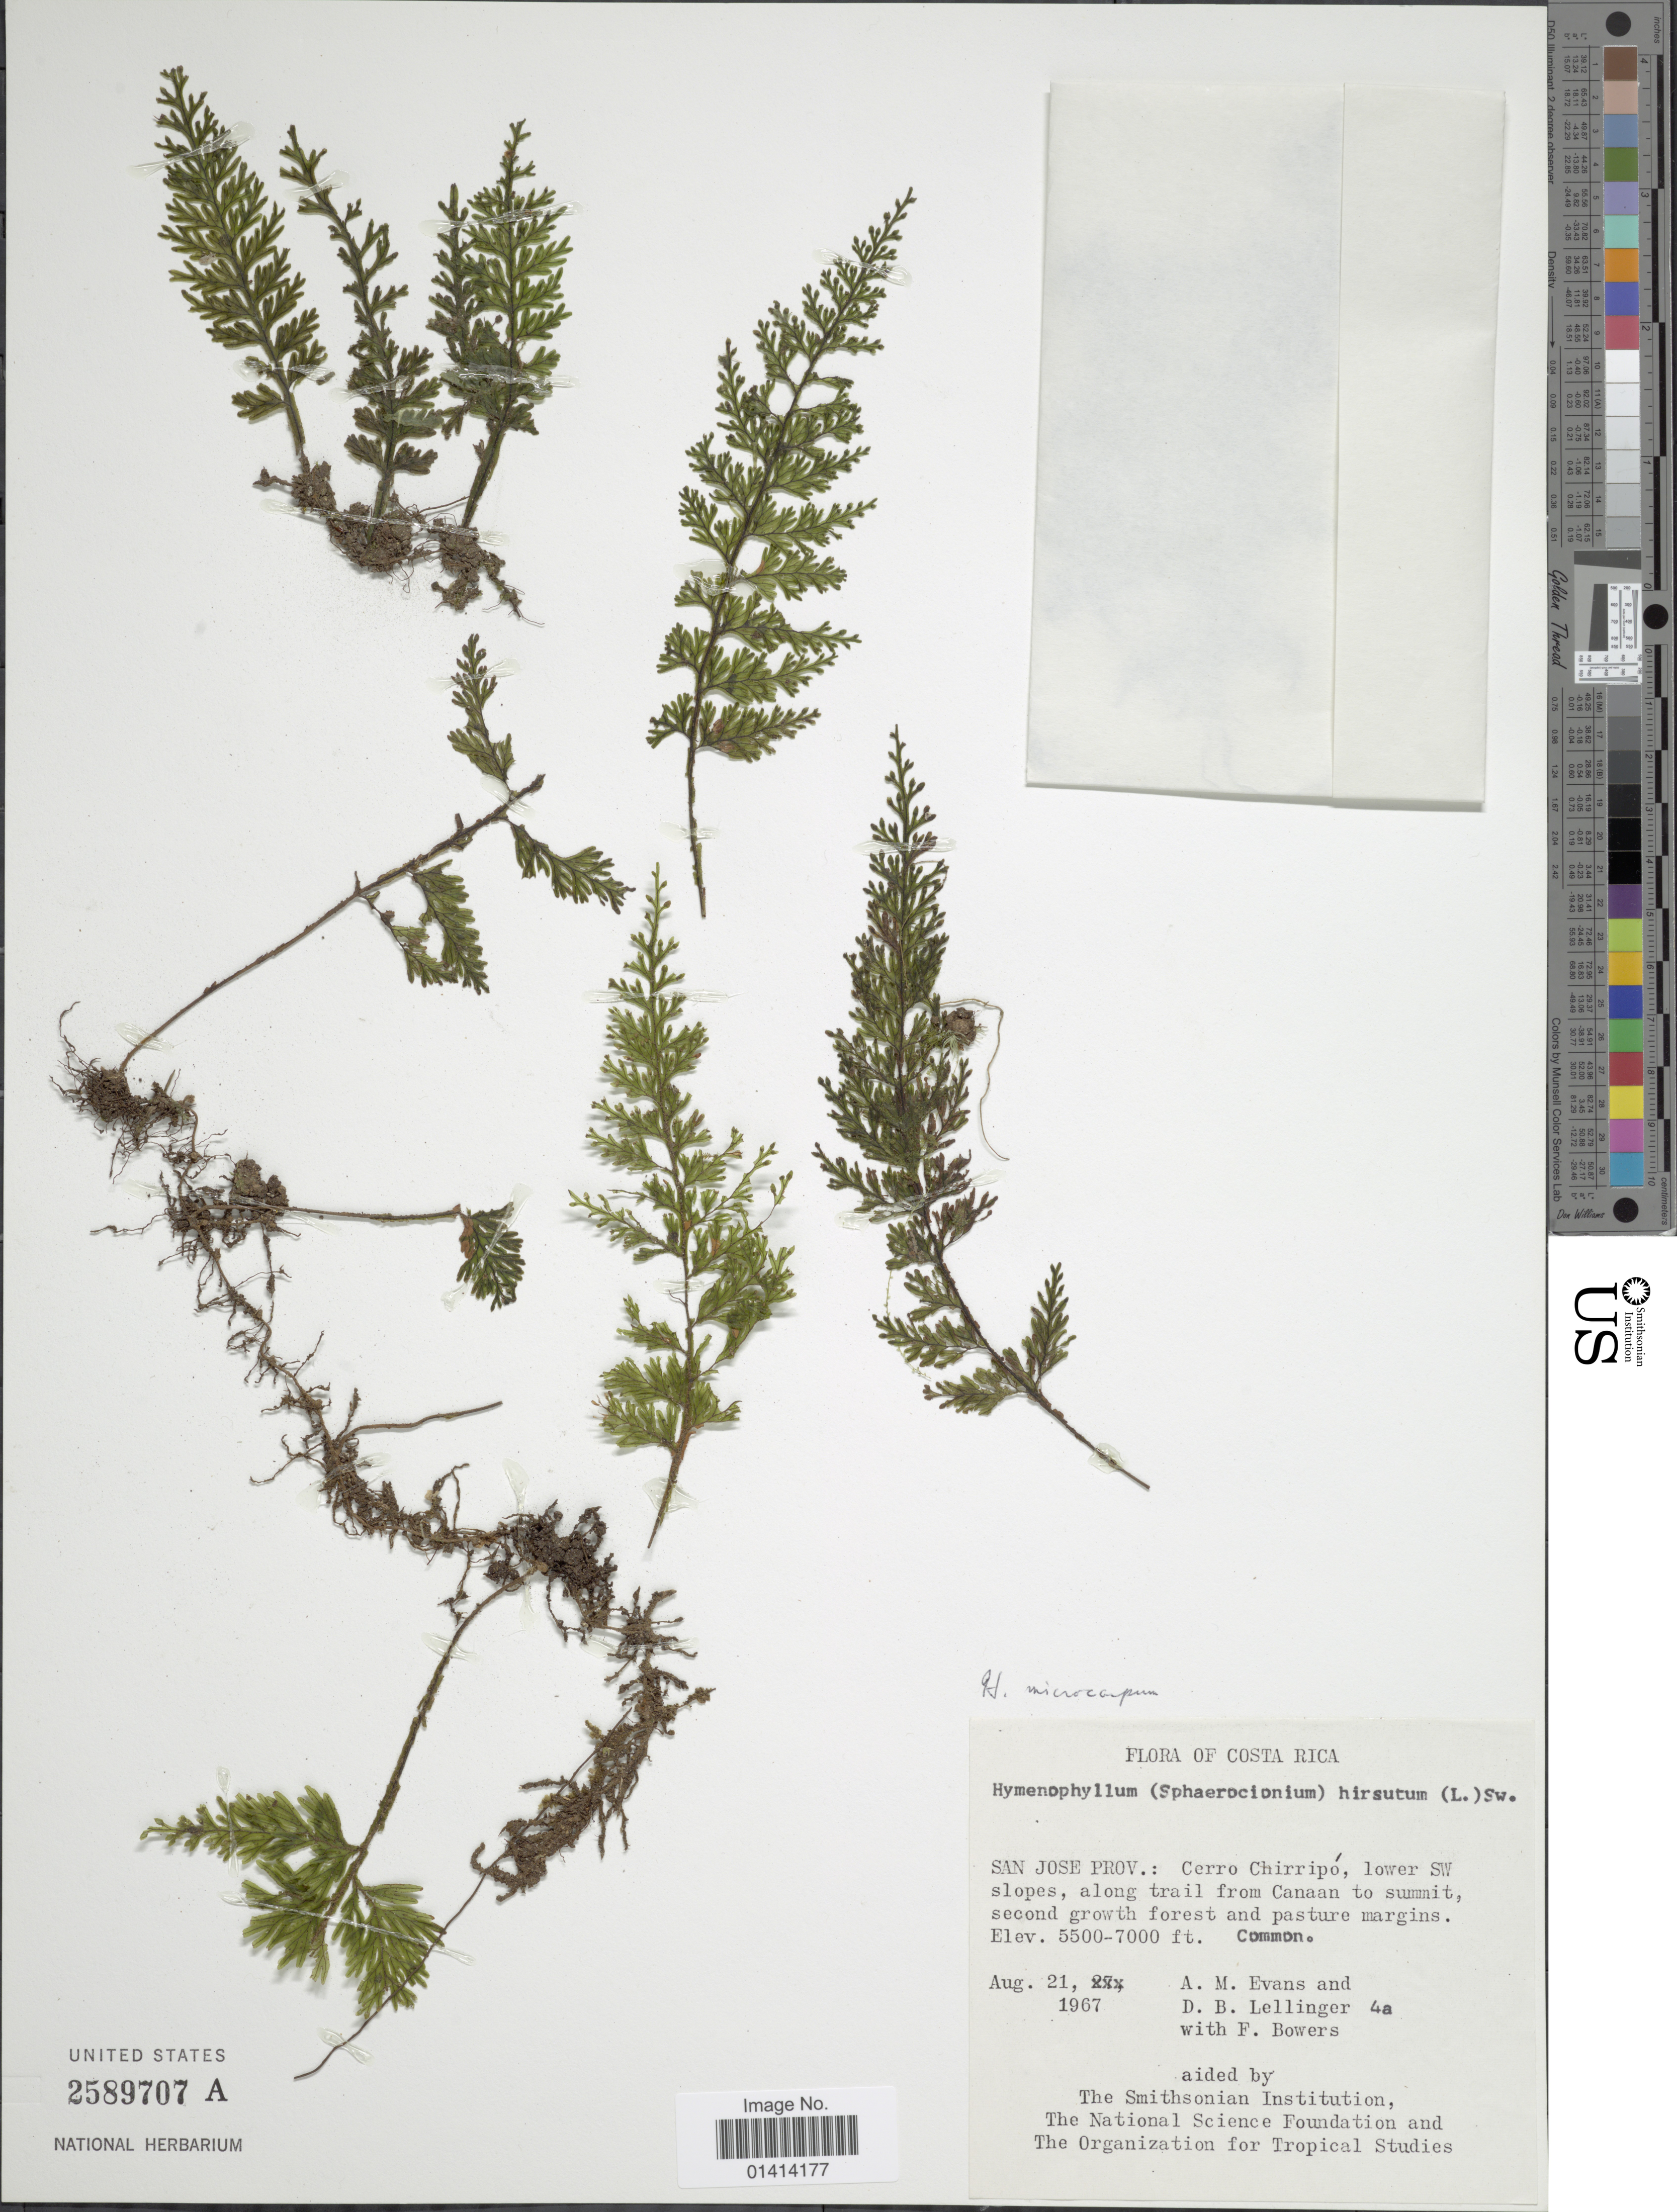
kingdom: Plantae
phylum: Tracheophyta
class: Polypodiopsida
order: Hymenophyllales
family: Hymenophyllaceae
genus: Hymenophyllum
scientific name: Hymenophyllum microcarpum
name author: (Desv.) Lellinger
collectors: A. M. Evans, D. B. Lellinger & F. Bowers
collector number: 4a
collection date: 1967-08-21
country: Costa Rica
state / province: San José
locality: Cerro Chirripo, lower SW slopes, along trail from Canaan to summit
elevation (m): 1676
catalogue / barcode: US 2589707A